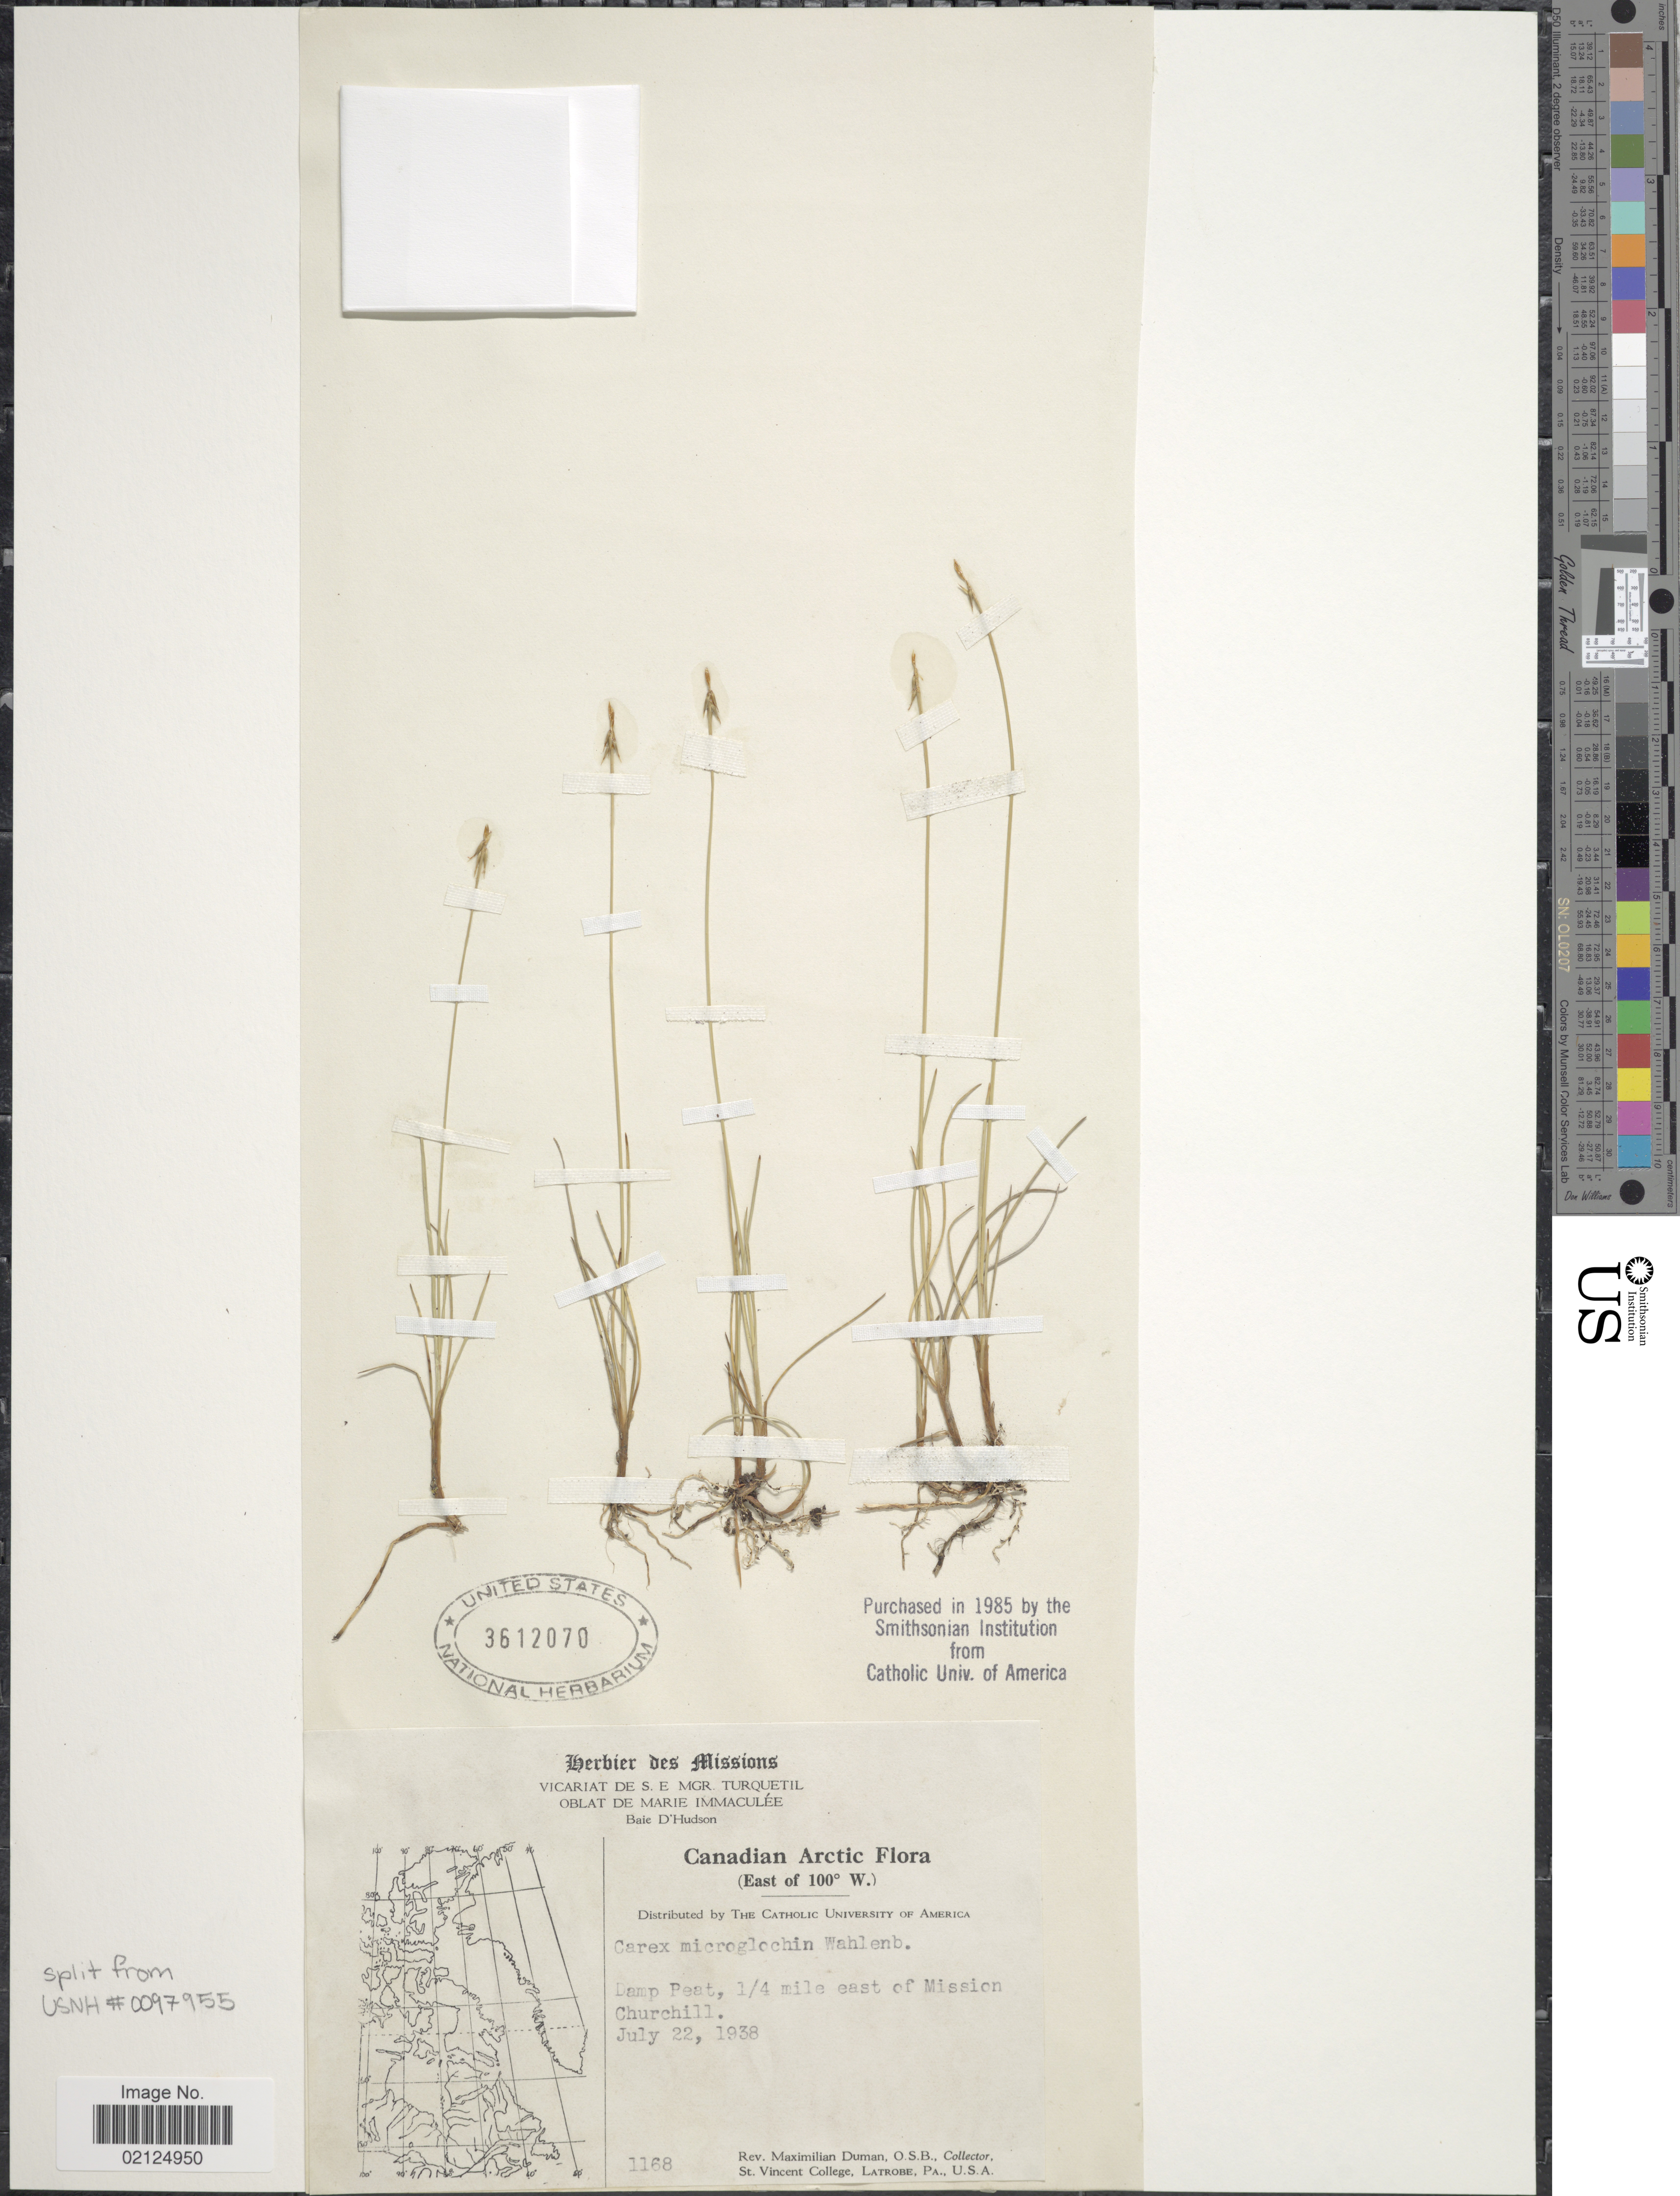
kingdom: Plantae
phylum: Tracheophyta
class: Liliopsida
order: Poales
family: Cyperaceae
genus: Carex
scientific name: Carex microglochin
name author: Wahlenb.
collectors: M. Duman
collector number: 1168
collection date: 1938-07-22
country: Canada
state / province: Manitoba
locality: Canadian Arctic, (East of 100° W.) Damp Peat, 1/4 Mile east of Mission, Churchill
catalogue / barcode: US 3612070